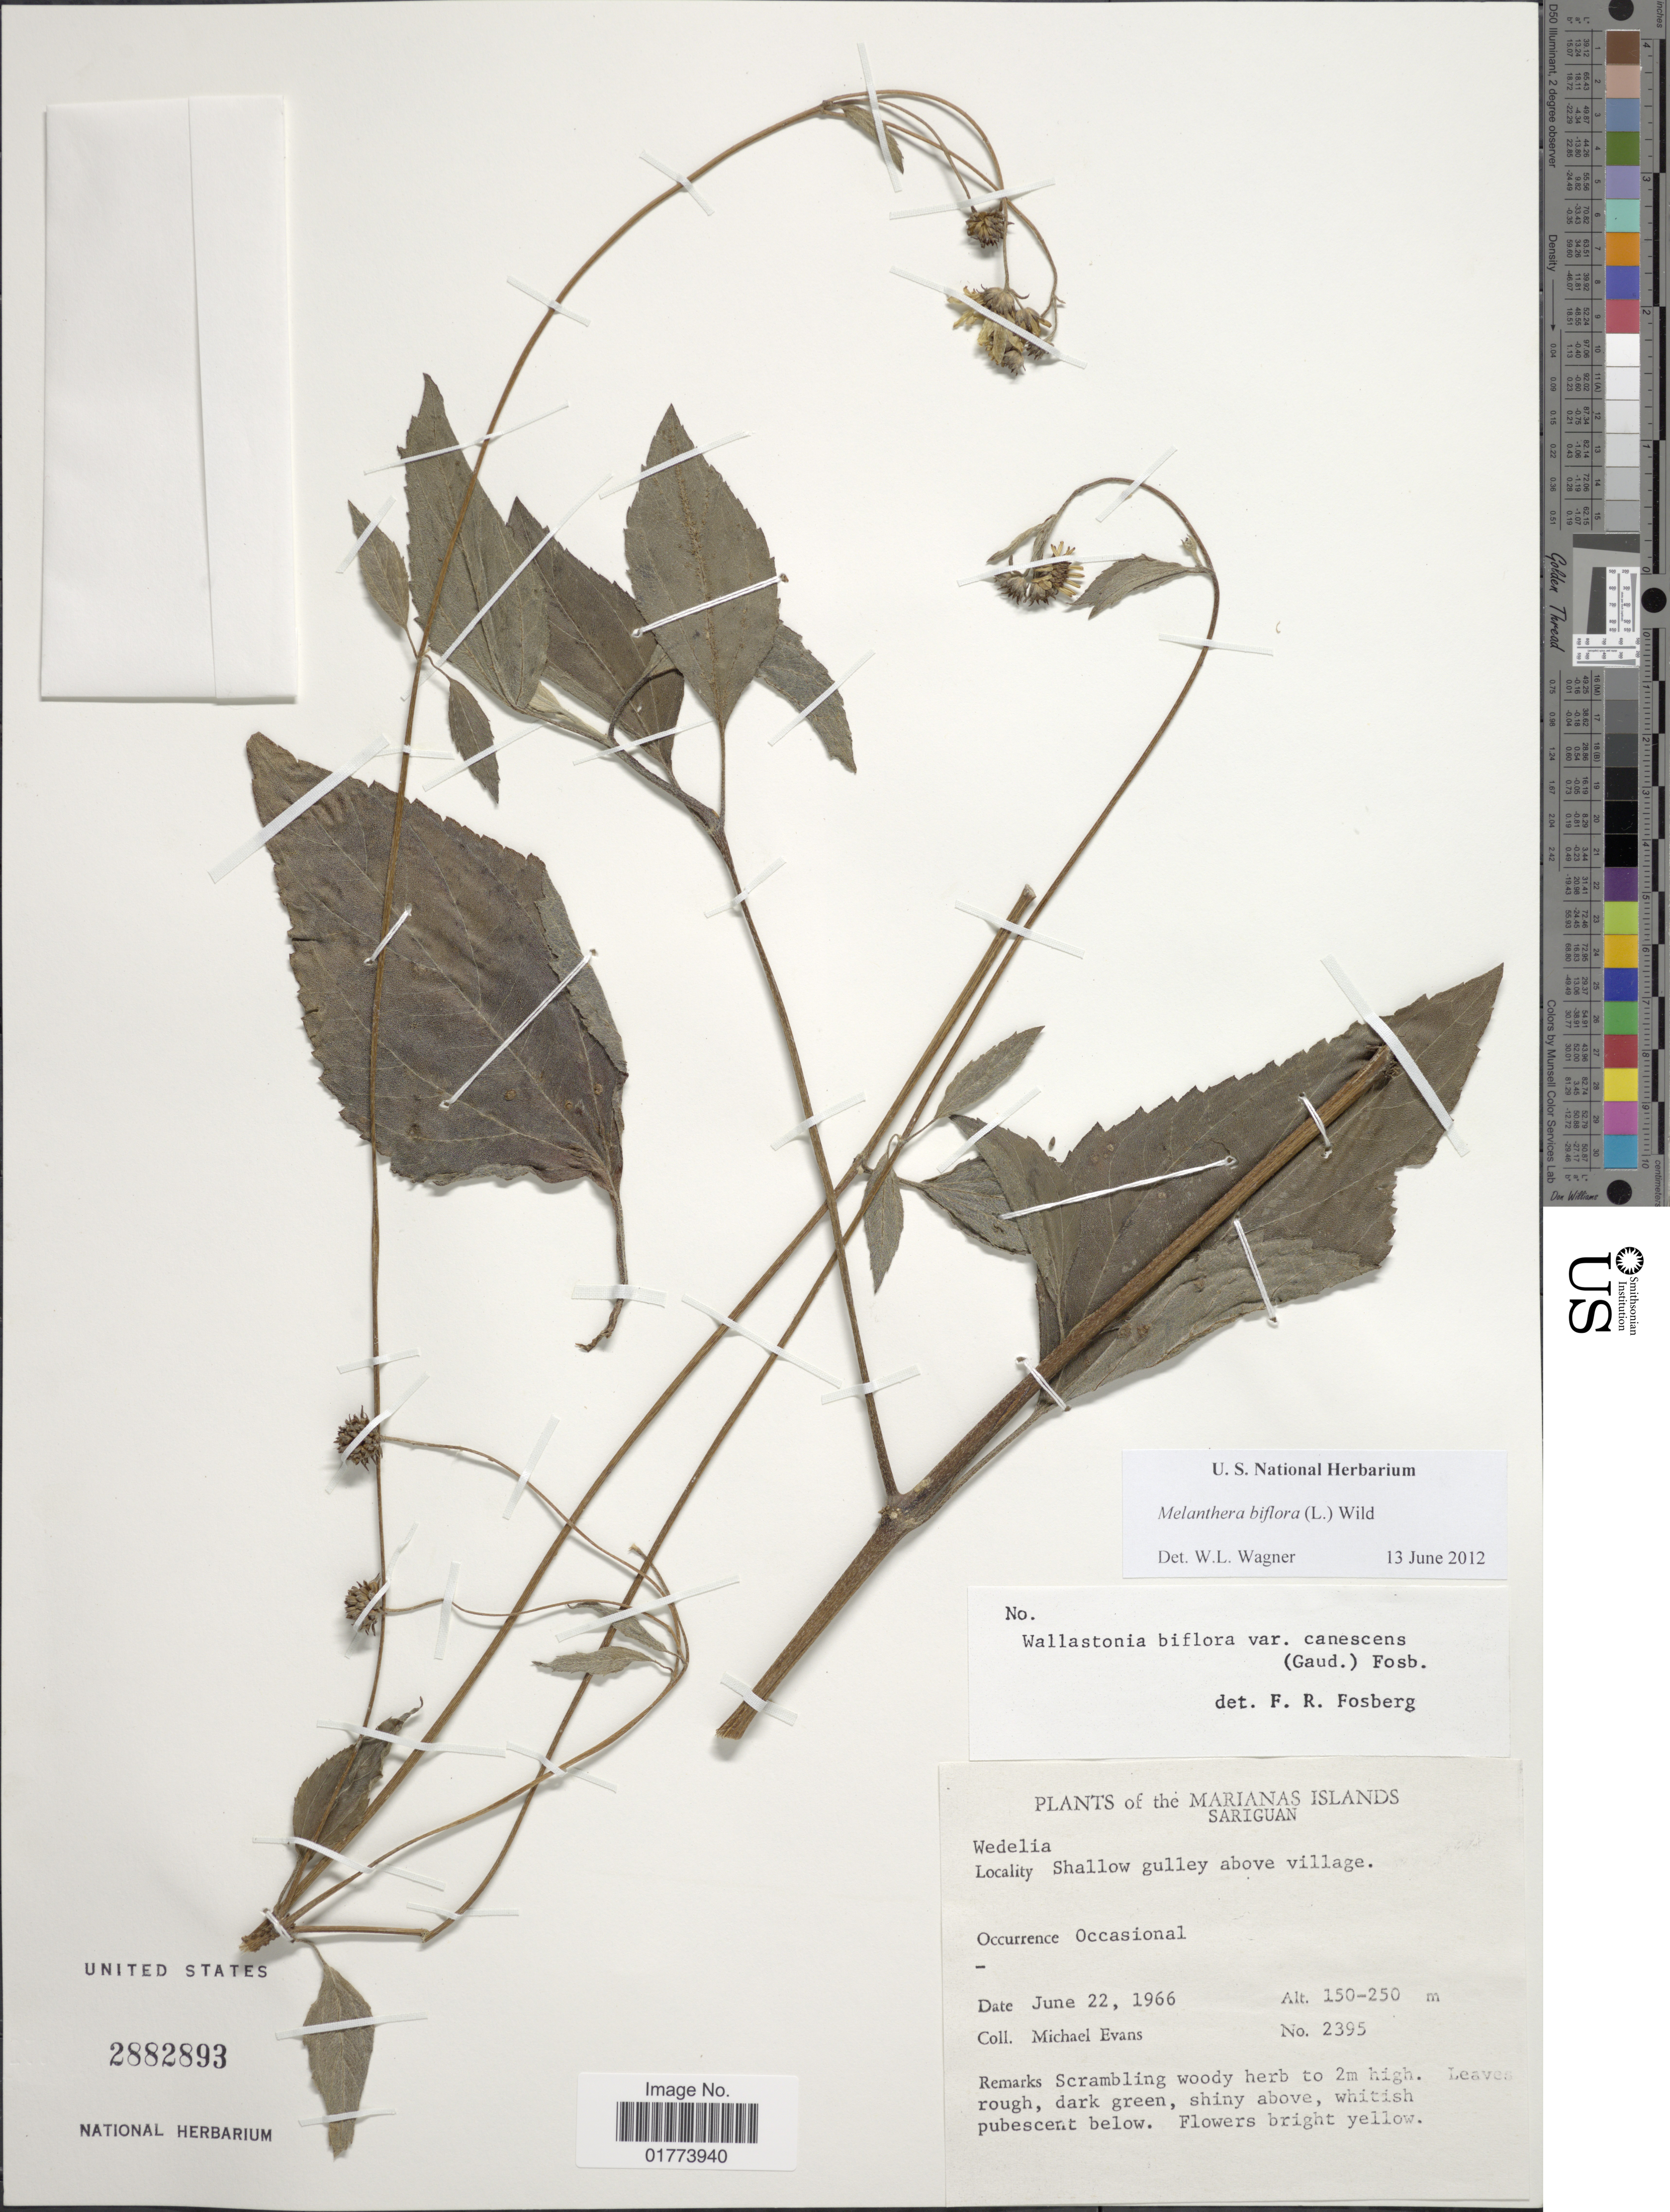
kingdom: Plantae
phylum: Tracheophyta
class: Magnoliopsida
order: Asterales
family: Asteraceae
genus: Wollastonia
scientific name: Wollastonia uniflora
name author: (Willd.) Orchard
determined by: Wagner, W. L., (BOT), Smithsonian Institution - National Museum of Natural History (UNITED STATES)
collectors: M. Evans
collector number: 2395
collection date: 1966-06-22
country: Northern Mariana Islands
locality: Marianas Islands, Sariguan, shallow gulley above village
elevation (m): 46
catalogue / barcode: US 2882893